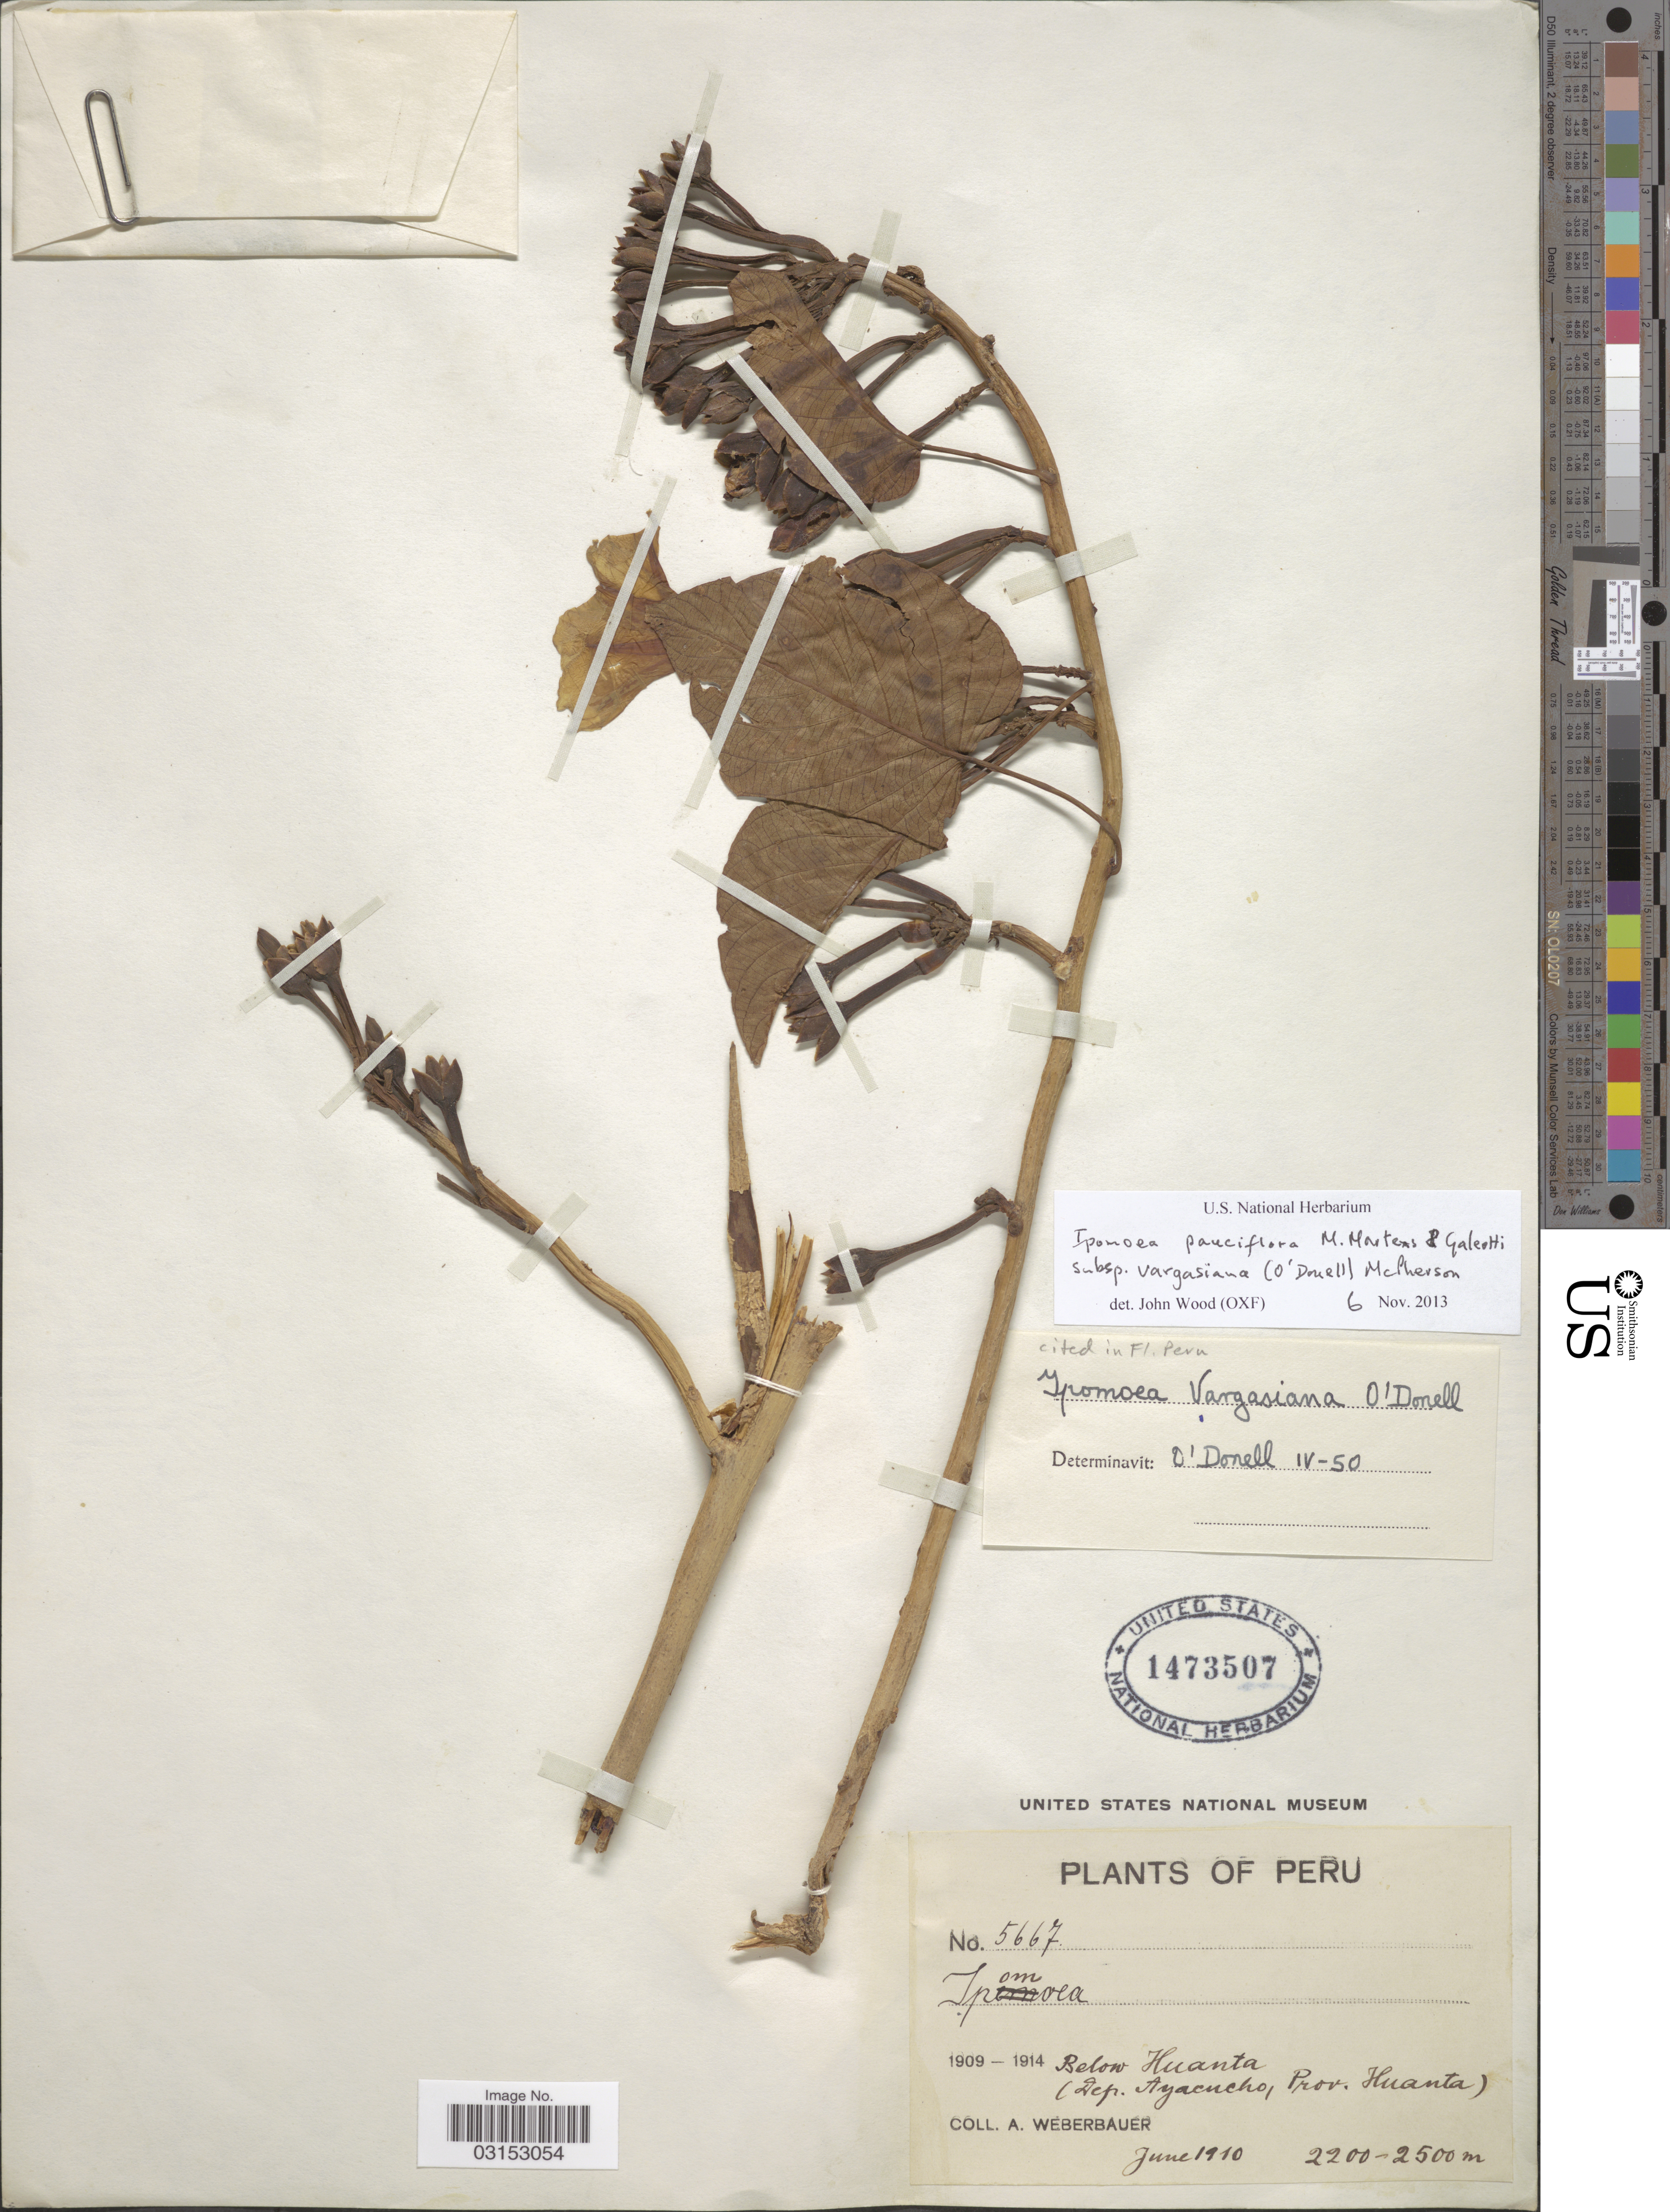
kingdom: Plantae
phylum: Tracheophyta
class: Magnoliopsida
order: Solanales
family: Convolvulaceae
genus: Ipomoea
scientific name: Ipomoea pauciflora subsp. vargasiana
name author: (O'Donell) McPherson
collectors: A. Weberbauer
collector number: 5667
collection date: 1910-06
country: Peru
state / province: Ayacucho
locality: Below Huanta (Dep. Ayacucho, Proc. Huanta).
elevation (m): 2200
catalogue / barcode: US 1473507